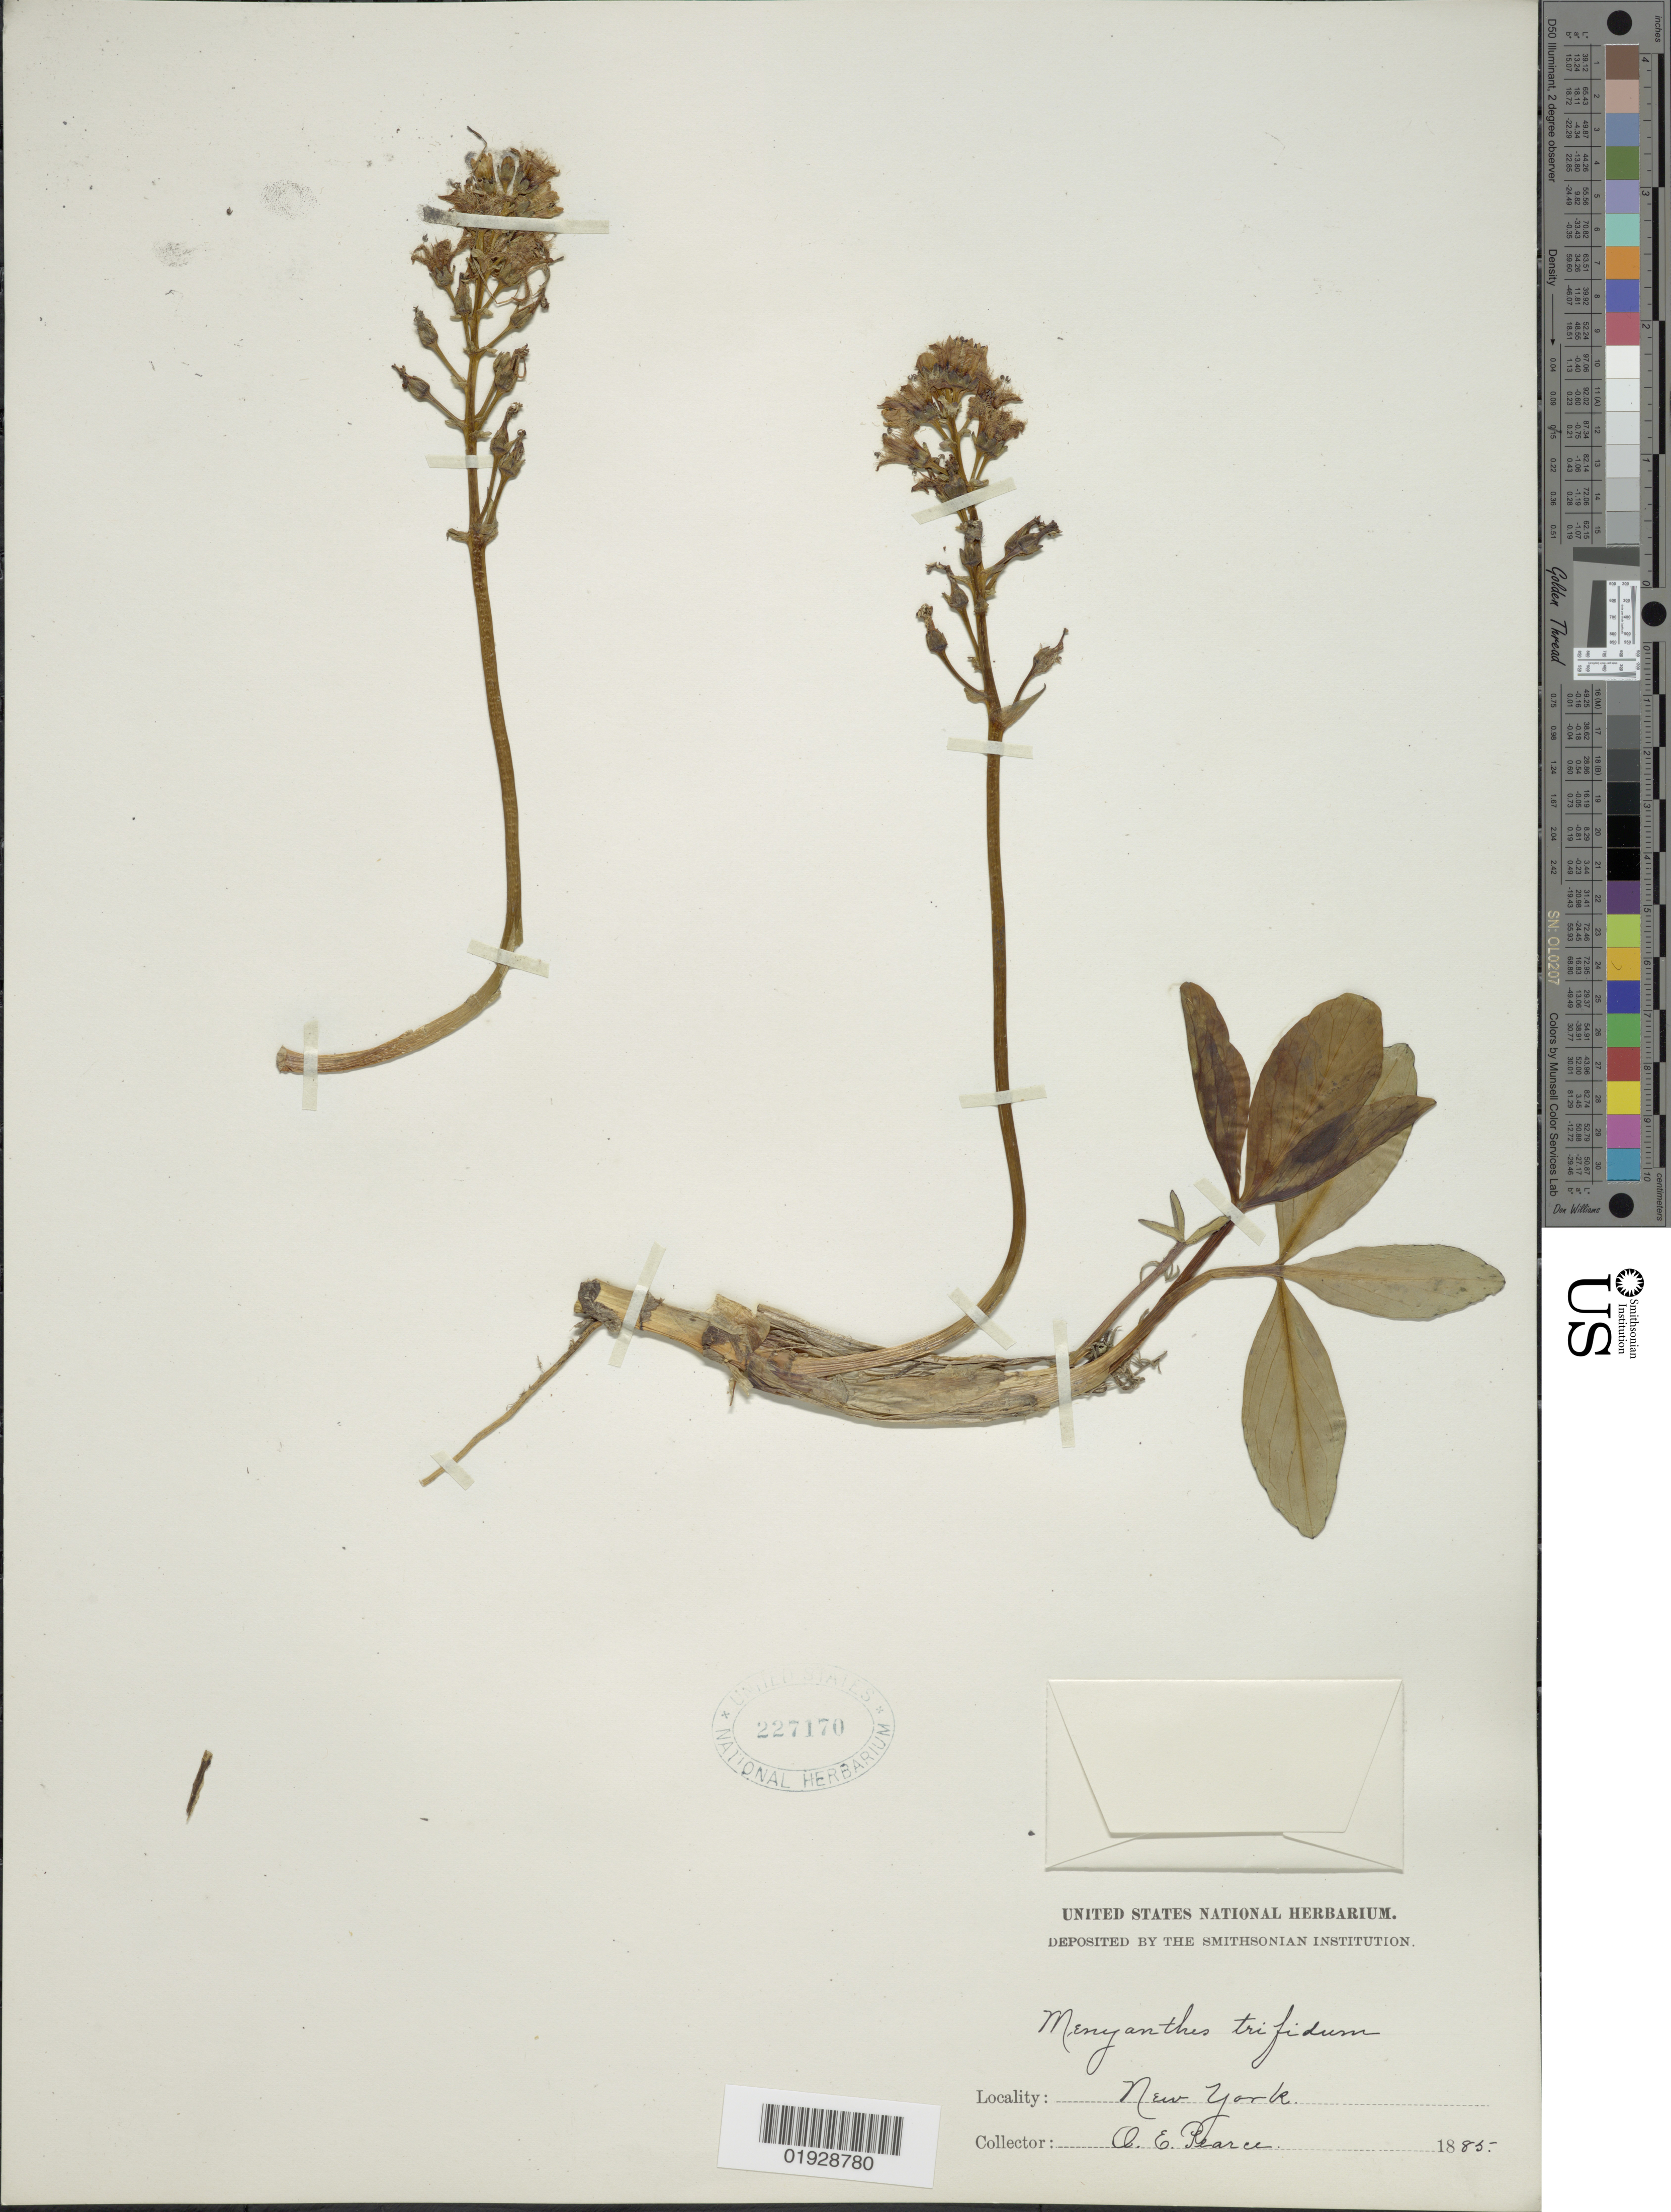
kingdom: Plantae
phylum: Tracheophyta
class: Magnoliopsida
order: Asterales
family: Menyanthaceae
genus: Menyanthes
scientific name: Menyanthes trifoliata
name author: L.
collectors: O. E. Pearce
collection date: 1885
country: United States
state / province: New York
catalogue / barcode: US 227170